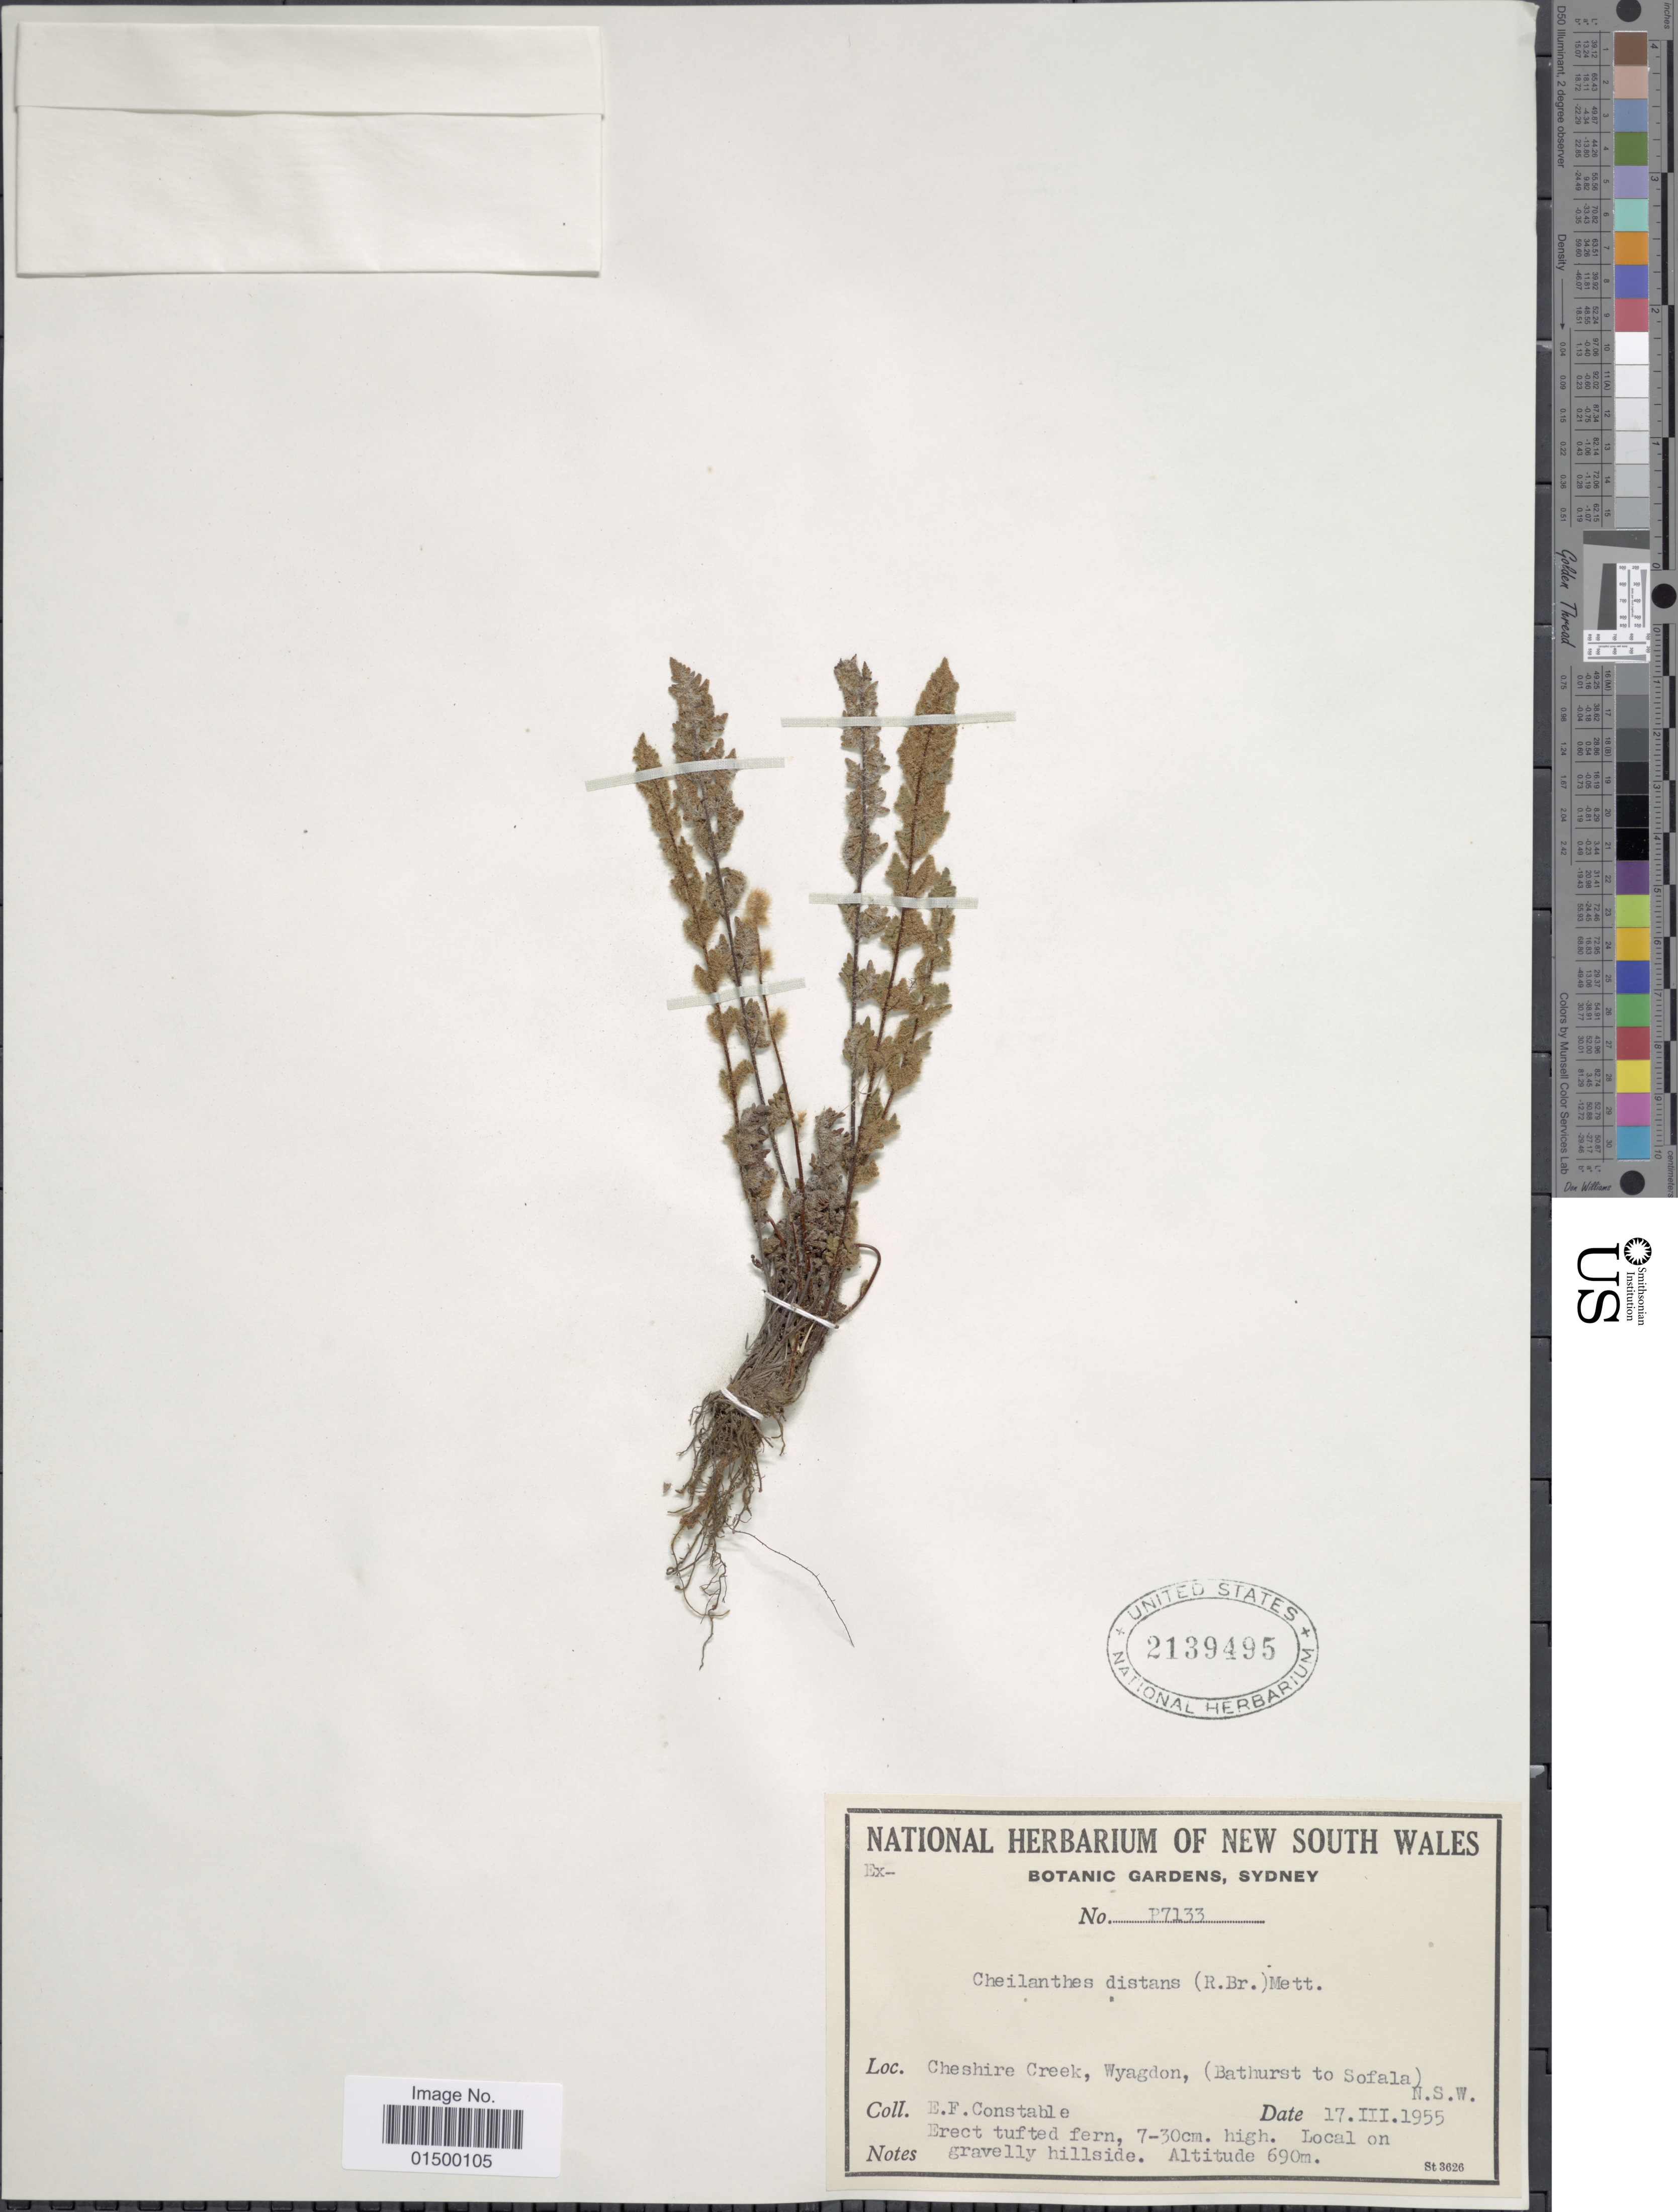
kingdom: Plantae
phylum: Tracheophyta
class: Polypodiopsida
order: Polypodiales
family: Pteridaceae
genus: Cheilanthes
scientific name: Cheilanthes distans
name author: Mett.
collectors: E. F. Constable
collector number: P7133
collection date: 1955-03-17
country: Australia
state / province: New South Wales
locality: Cheshire Creek, Waygdon, (Bathurst to Soala)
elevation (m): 690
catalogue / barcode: US 2139495